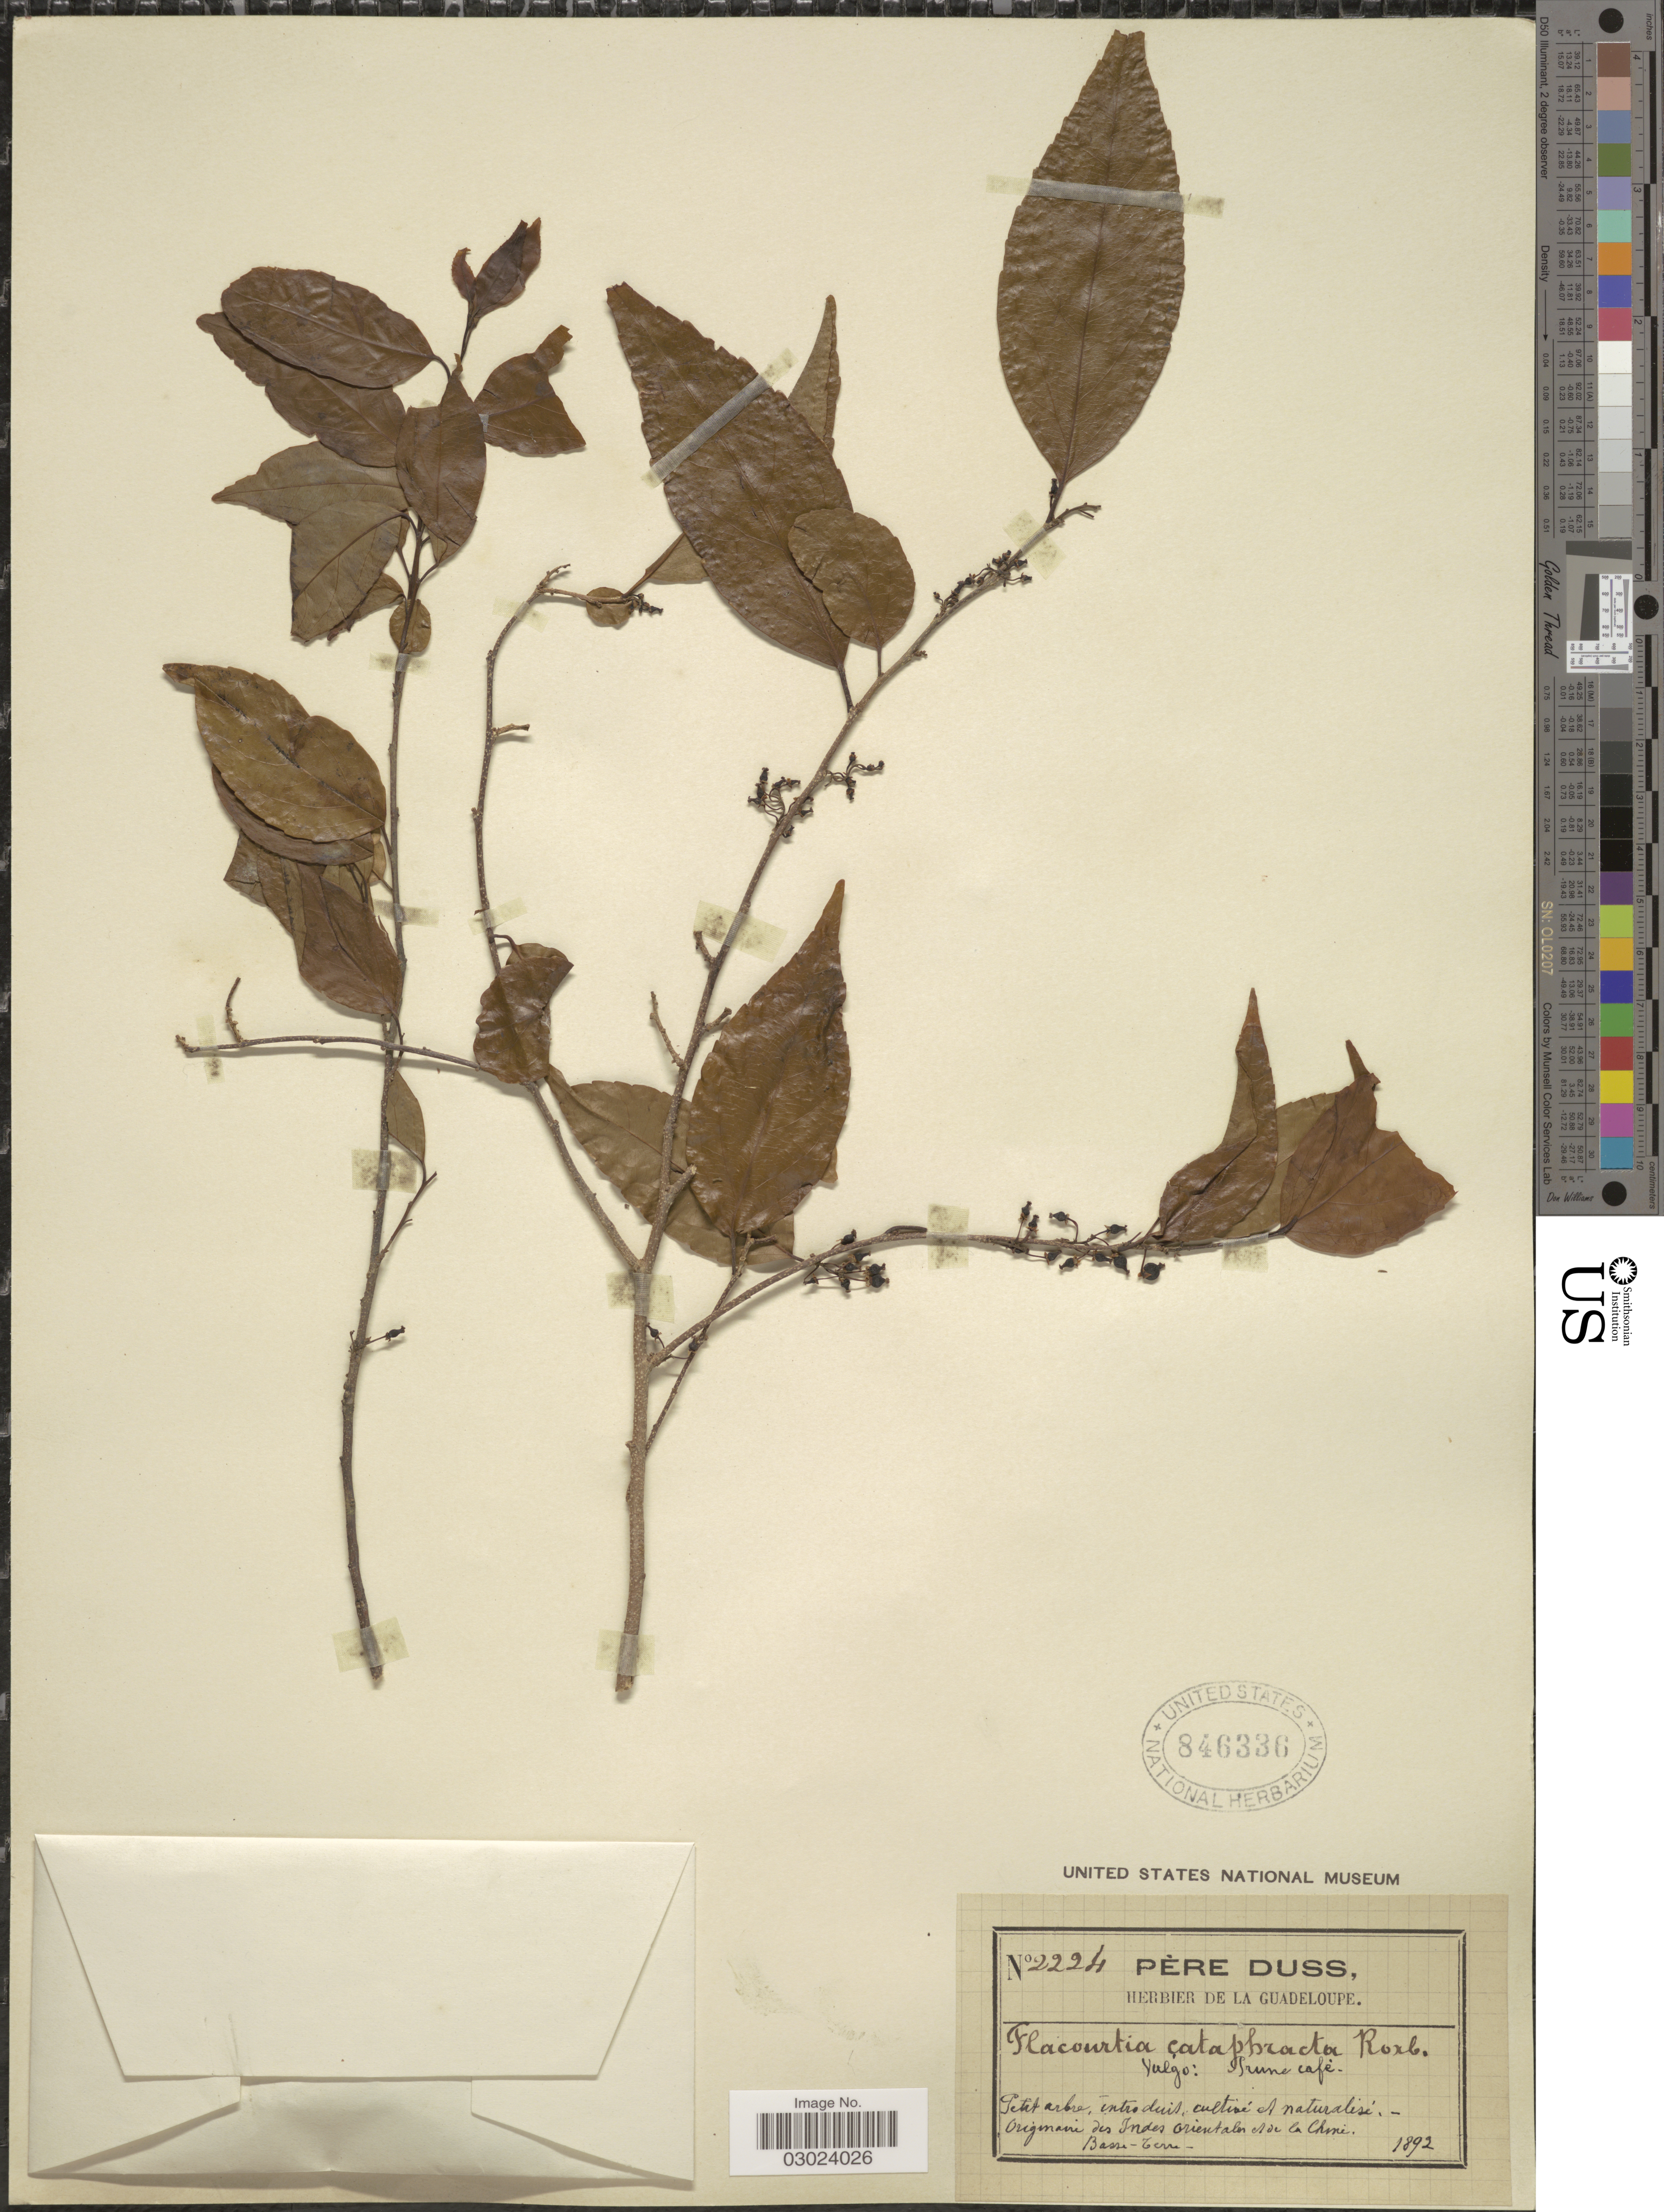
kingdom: Plantae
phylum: Tracheophyta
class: Magnoliopsida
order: Malpighiales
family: Salicaceae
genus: Flacourtia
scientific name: Flacourtia jangomas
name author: (Lour.) Raeusch.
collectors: Père Duss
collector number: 2224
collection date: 1892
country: Guadeloupe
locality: Originaire des Indes Orientales et de la Chine. Basse-Terre.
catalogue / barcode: US 846336